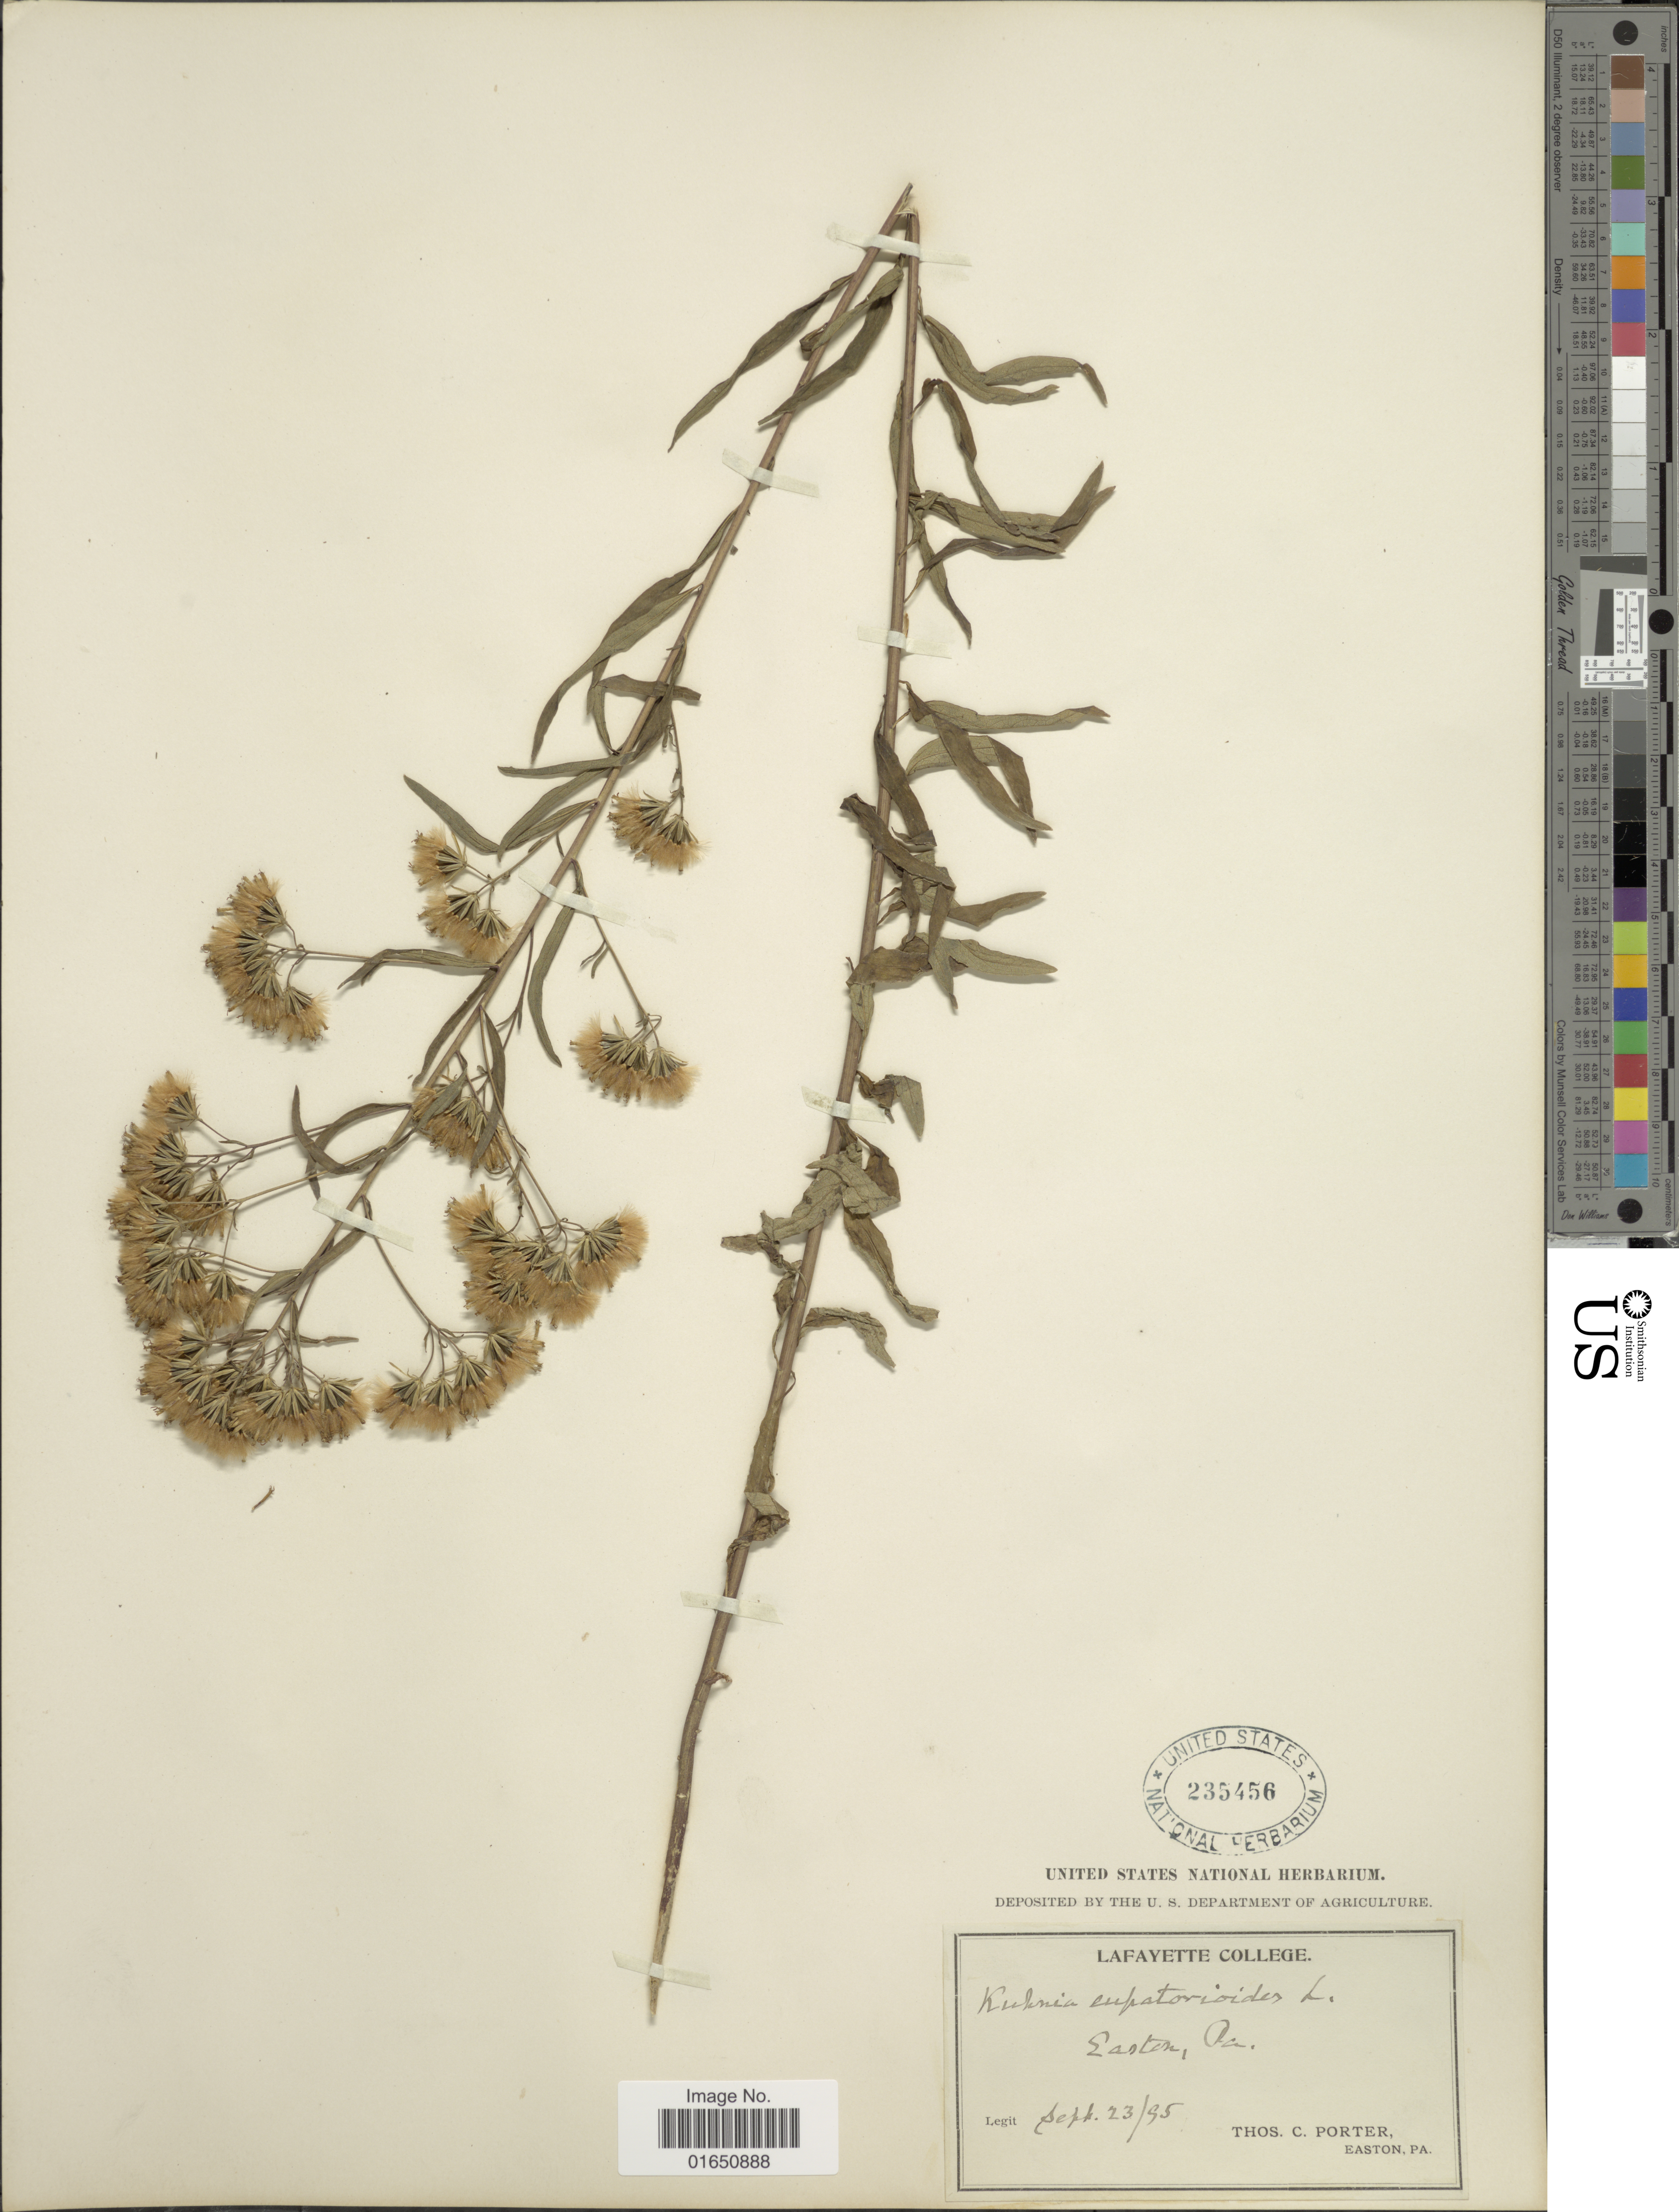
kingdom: Plantae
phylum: Tracheophyta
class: Magnoliopsida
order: Asterales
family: Asteraceae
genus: Brickellia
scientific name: Brickellia eupatorioides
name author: (L.) Shinners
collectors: T. C. Porter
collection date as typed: Transcribed d/m/y: 23/9/95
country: United States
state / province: Pennsylvania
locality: Easton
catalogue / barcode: US 235456